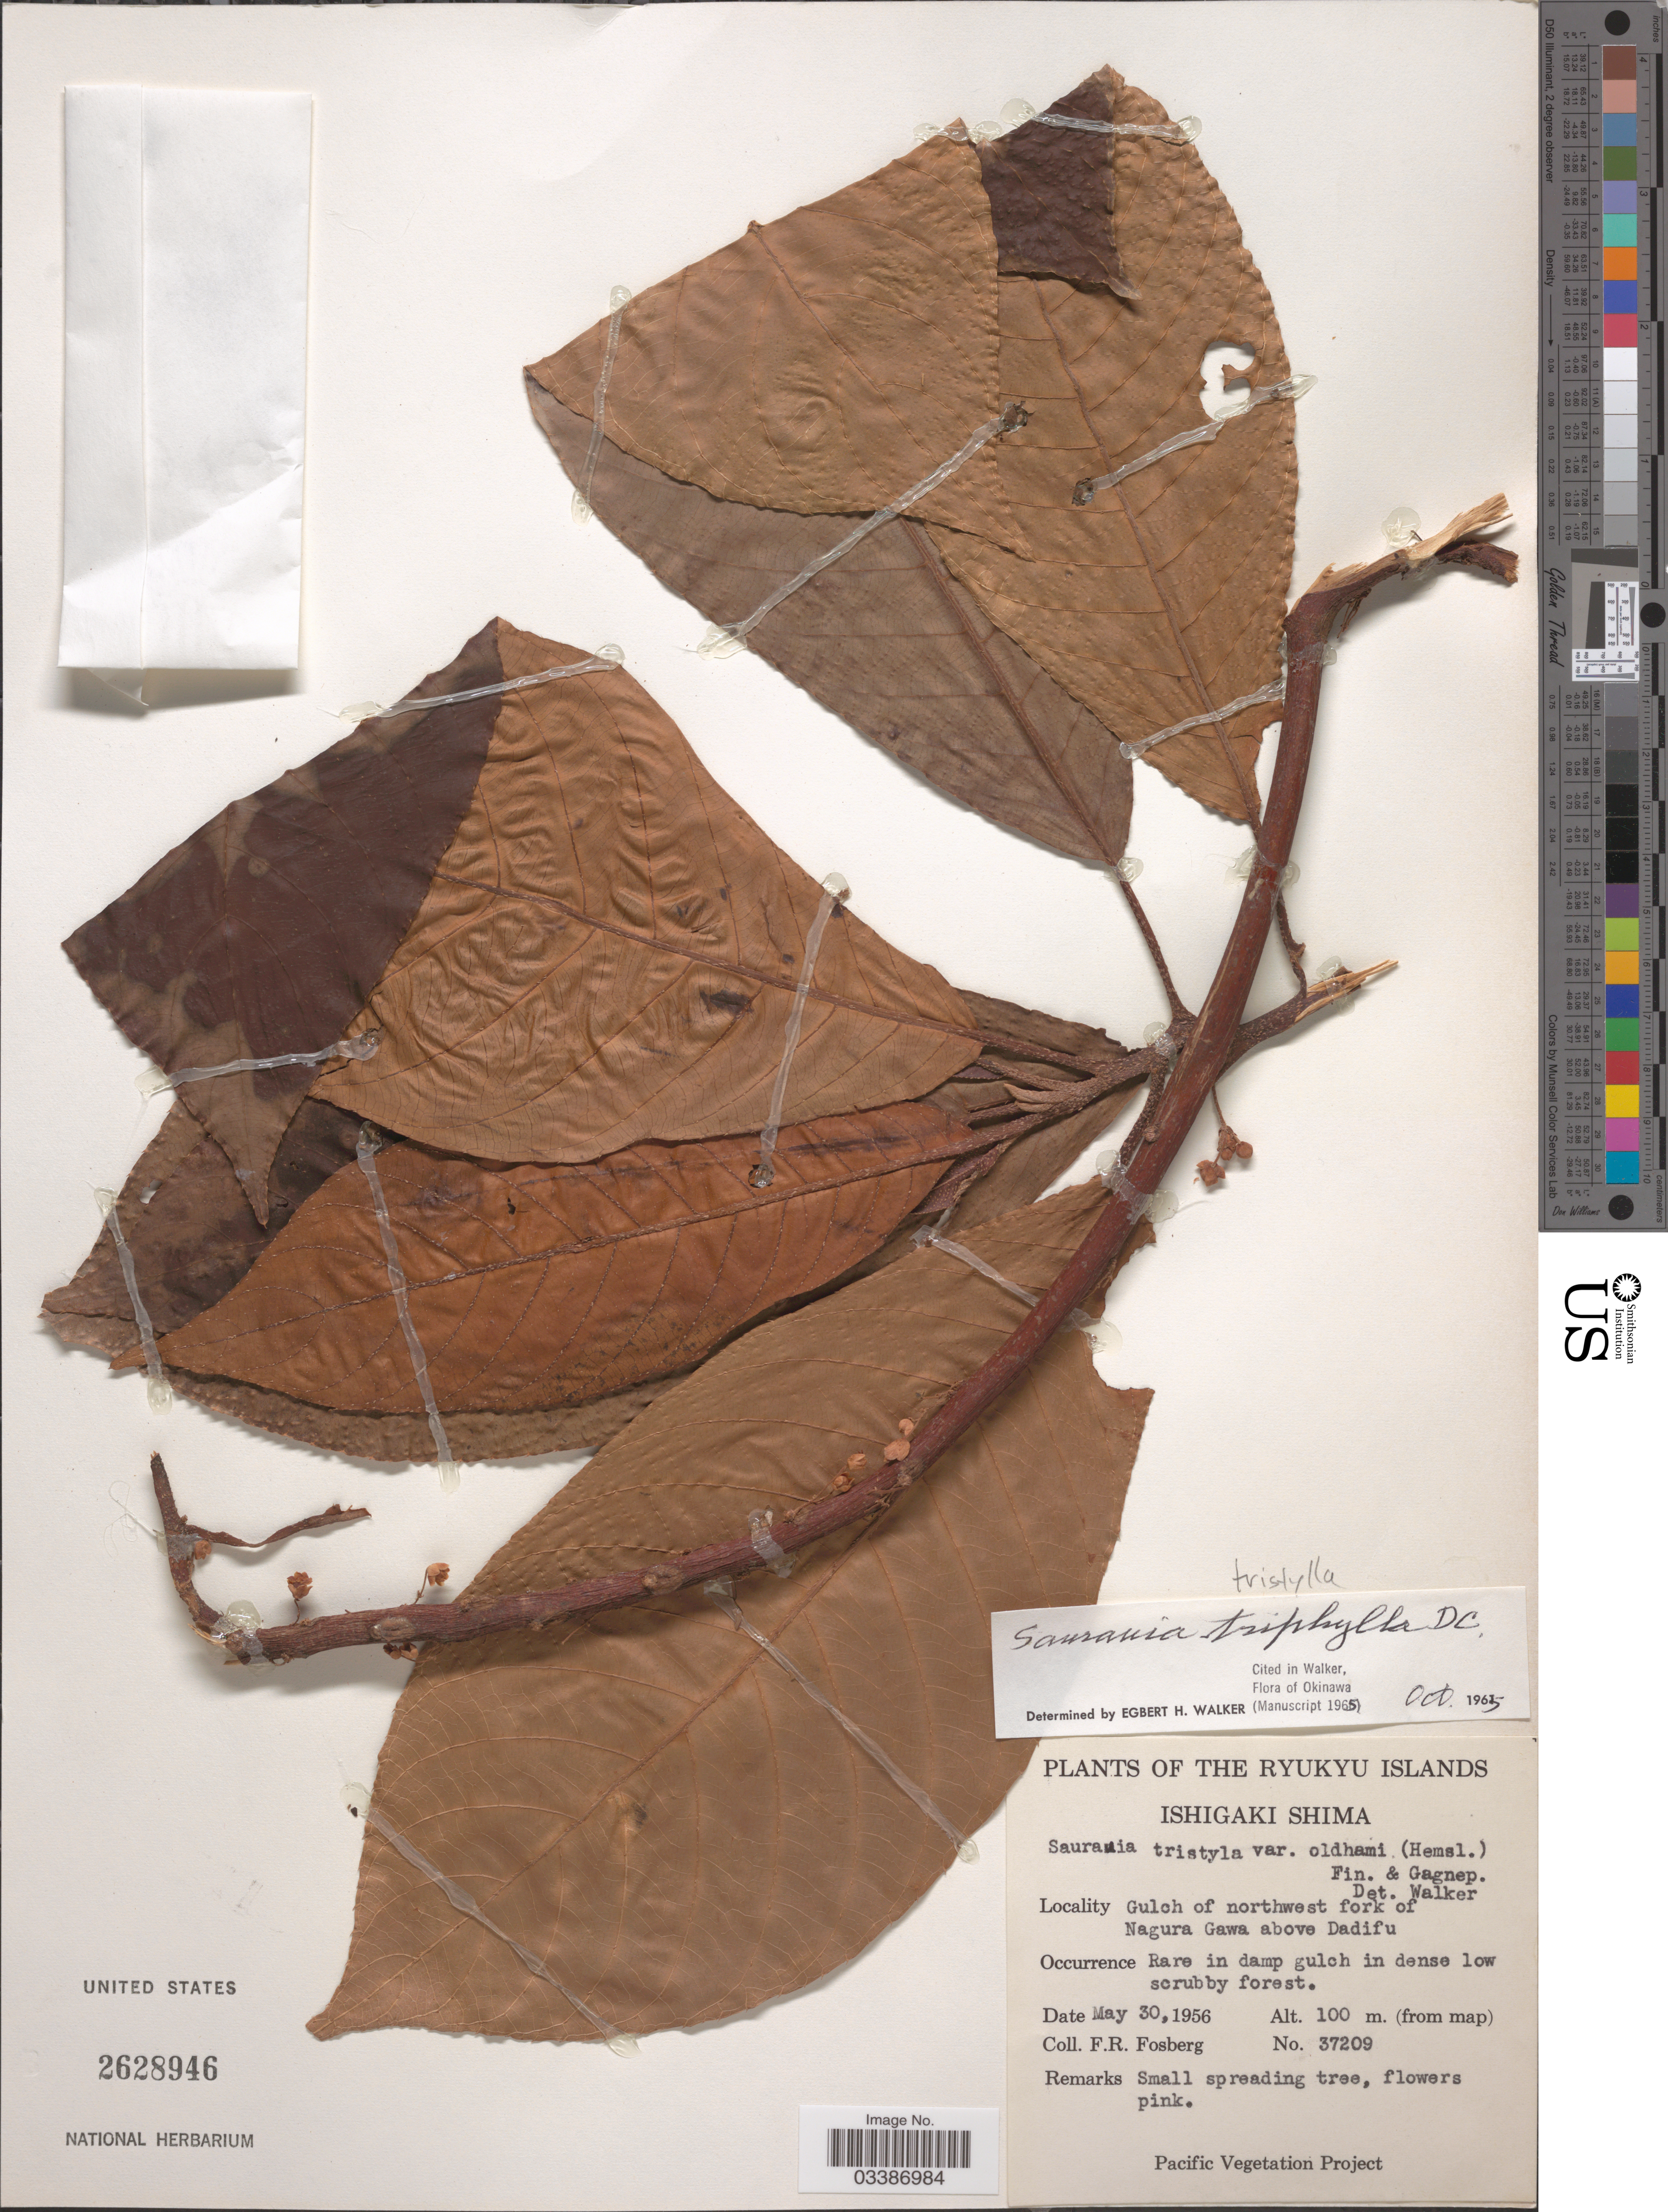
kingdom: Plantae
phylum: Tracheophyta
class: Magnoliopsida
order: Ericales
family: Actinidiaceae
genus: Saurauia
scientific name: Saurauia tristyla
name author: DC.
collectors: F. R. Fosberg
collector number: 37209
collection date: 1956-05-30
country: Japan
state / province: Okinawa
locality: The Ryukyu Islands. Ishigaki Shima. Gulch of northwest fork of Nagura Gawa above Dadifu.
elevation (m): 100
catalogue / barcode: US 2628946